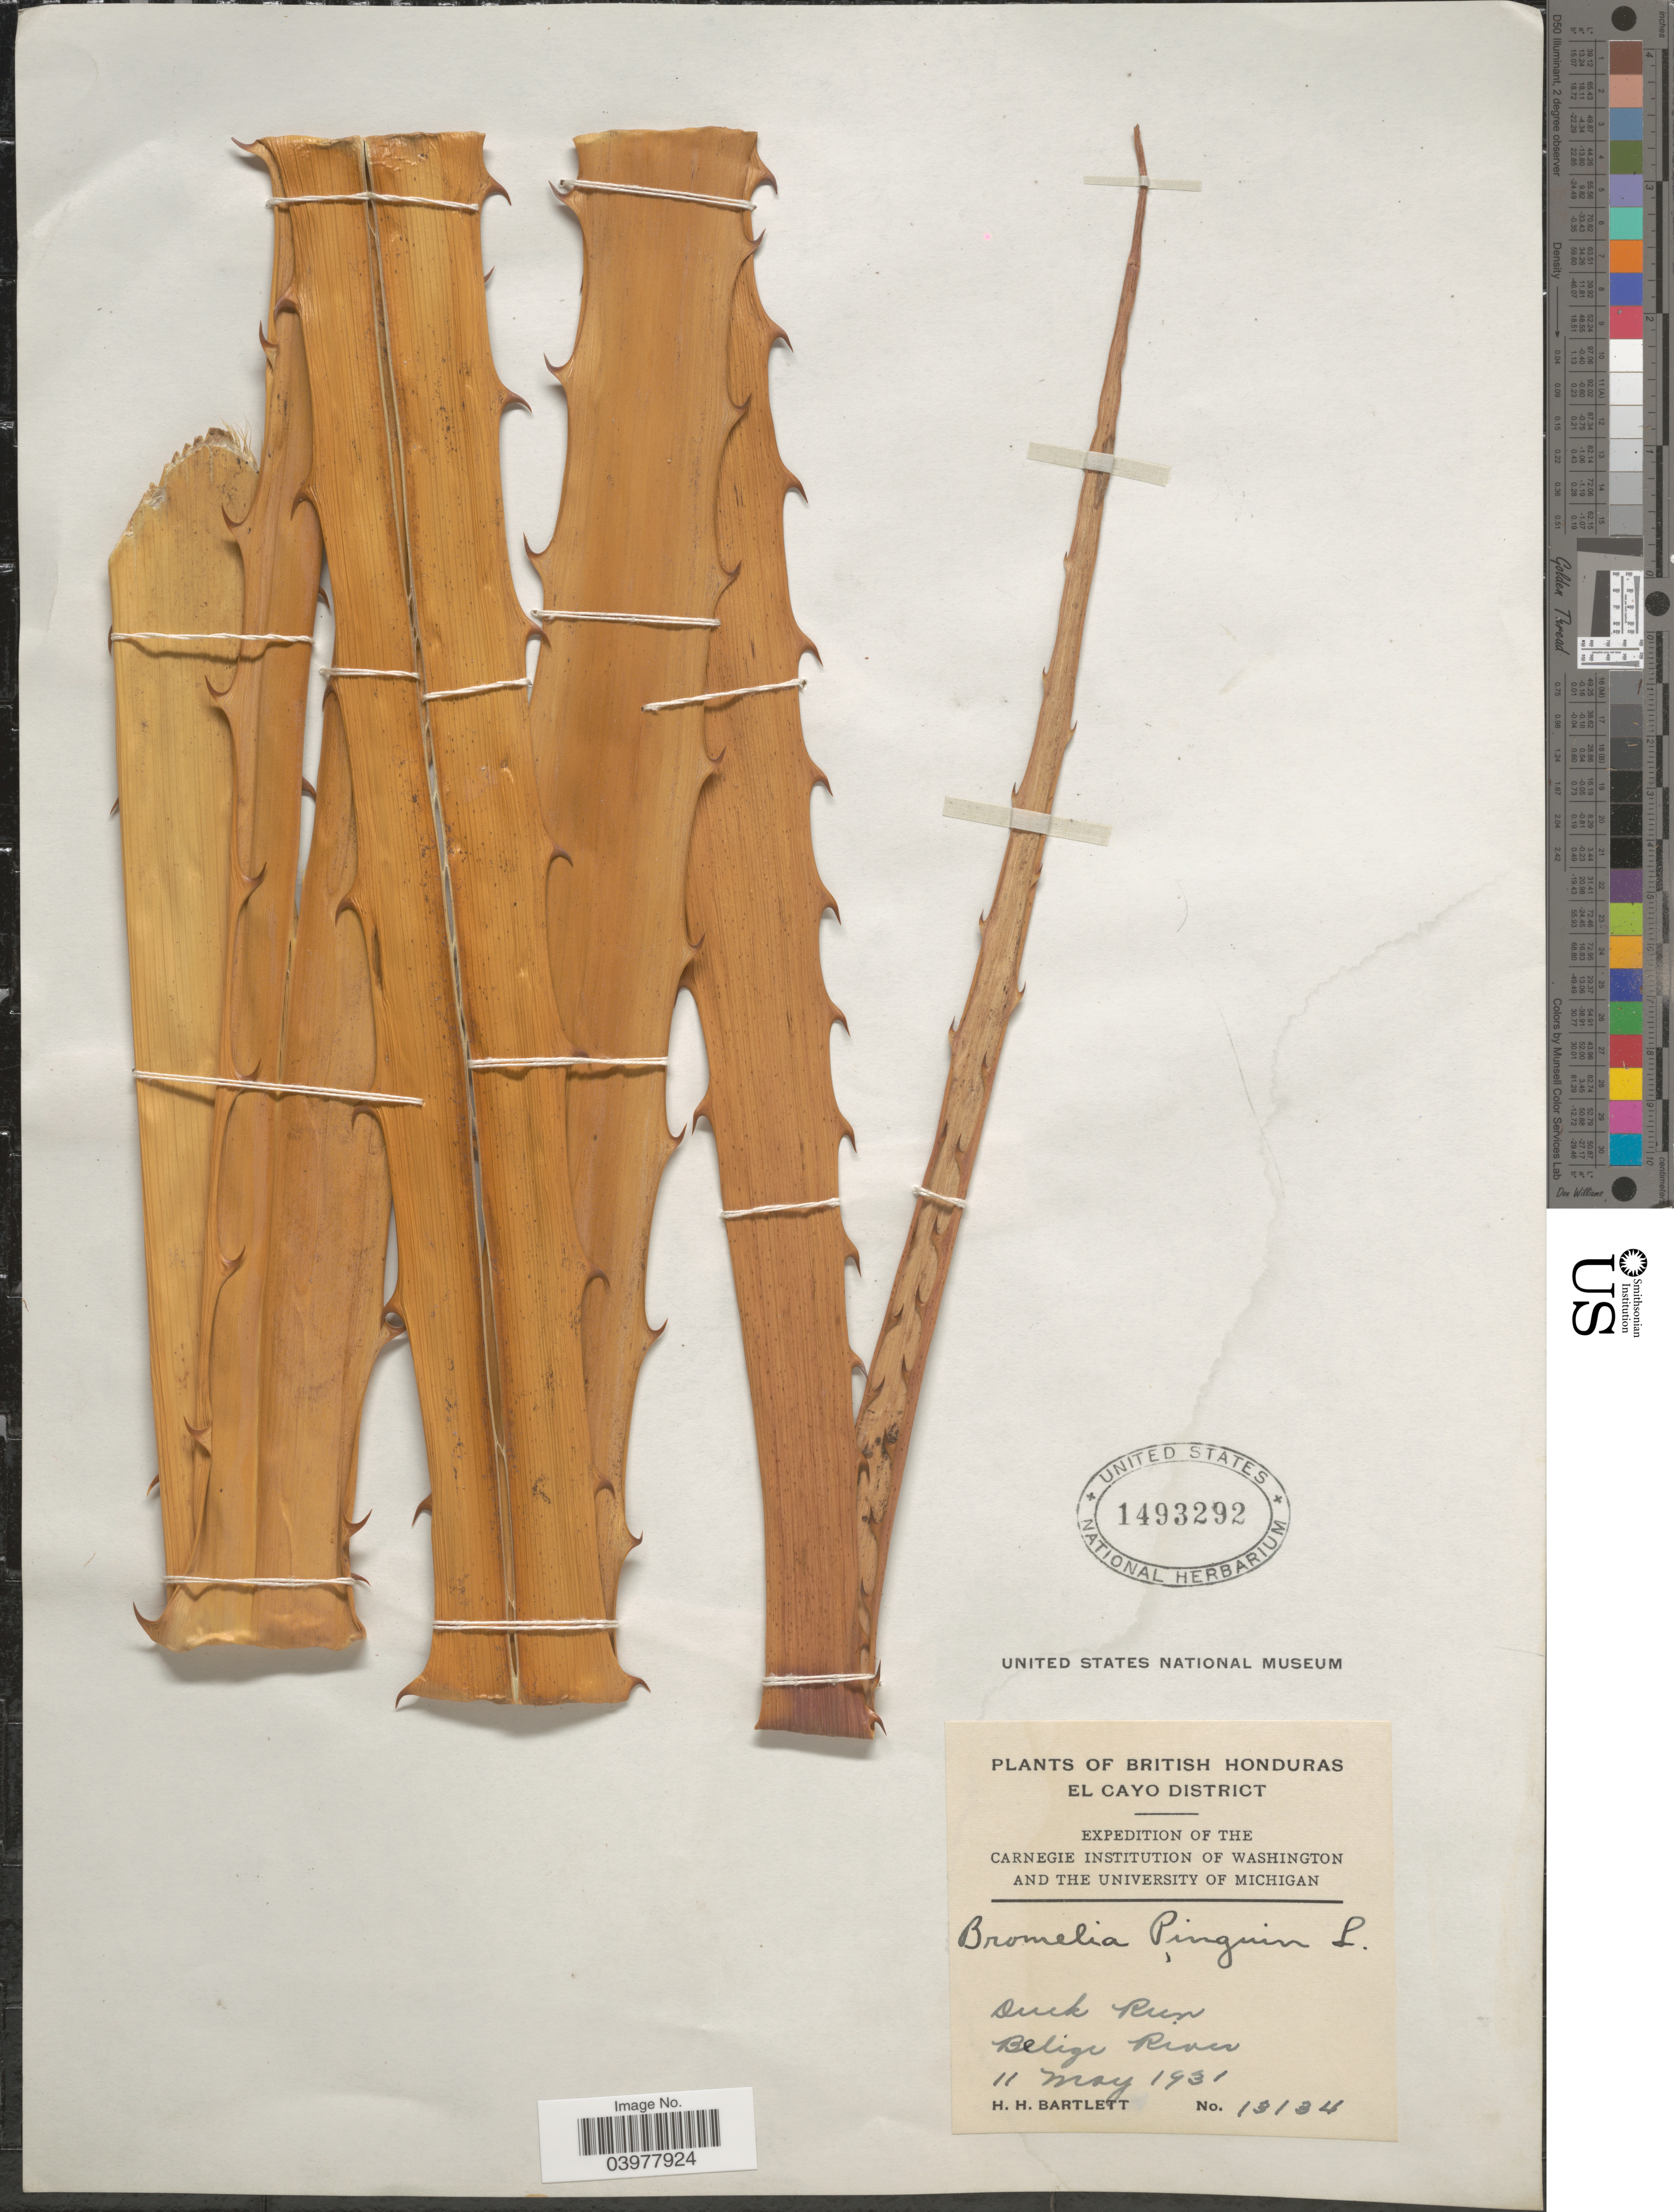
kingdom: Plantae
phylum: Tracheophyta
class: Liliopsida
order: Poales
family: Bromeliaceae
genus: Bromelia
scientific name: Bromelia pinguin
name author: L.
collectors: H. H. Bartlett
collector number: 13134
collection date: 1931-05-11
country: Belize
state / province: Cayo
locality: British Honduras. El Cayo District. Duck Run. Belize River.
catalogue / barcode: US 1493292